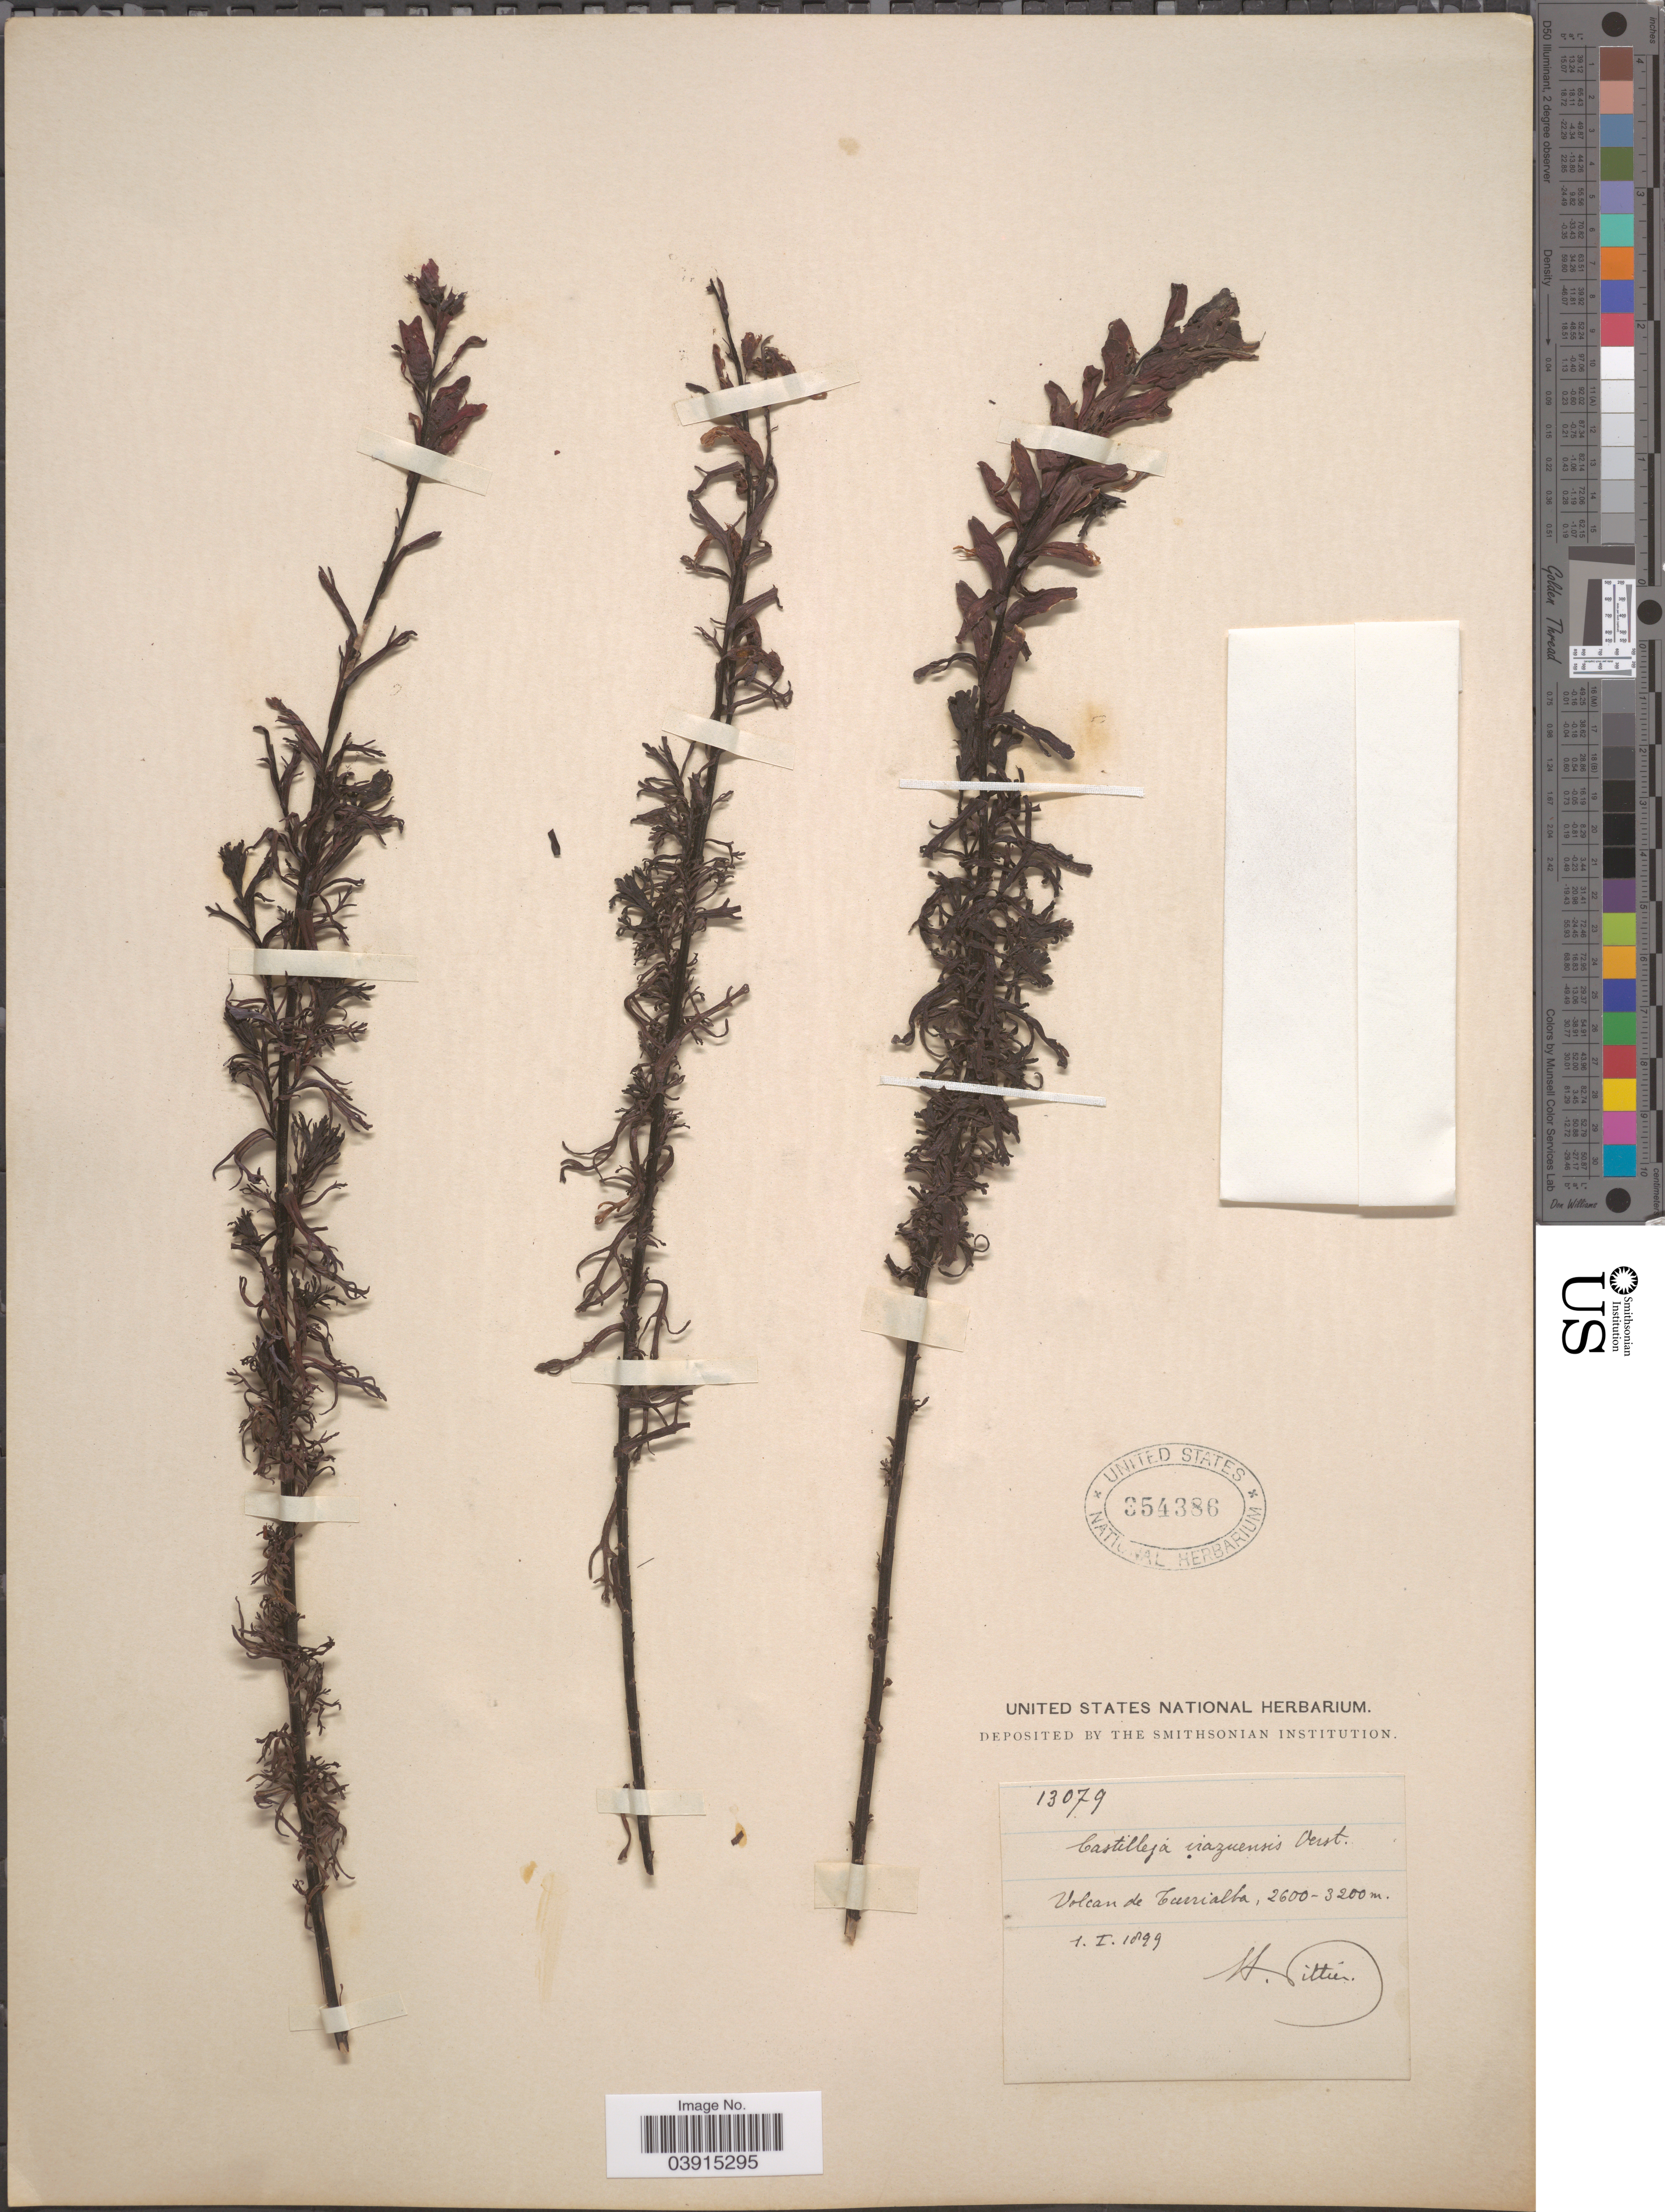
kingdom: Plantae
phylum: Tracheophyta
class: Magnoliopsida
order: Lamiales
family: Orobanchaceae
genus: Castilleja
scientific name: Castilleja irazuensis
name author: Oerst.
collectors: H. F. Pittier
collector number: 13079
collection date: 1899-01-01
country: Costa Rica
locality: Volcan de Turrialba.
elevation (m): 2600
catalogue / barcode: US 354386